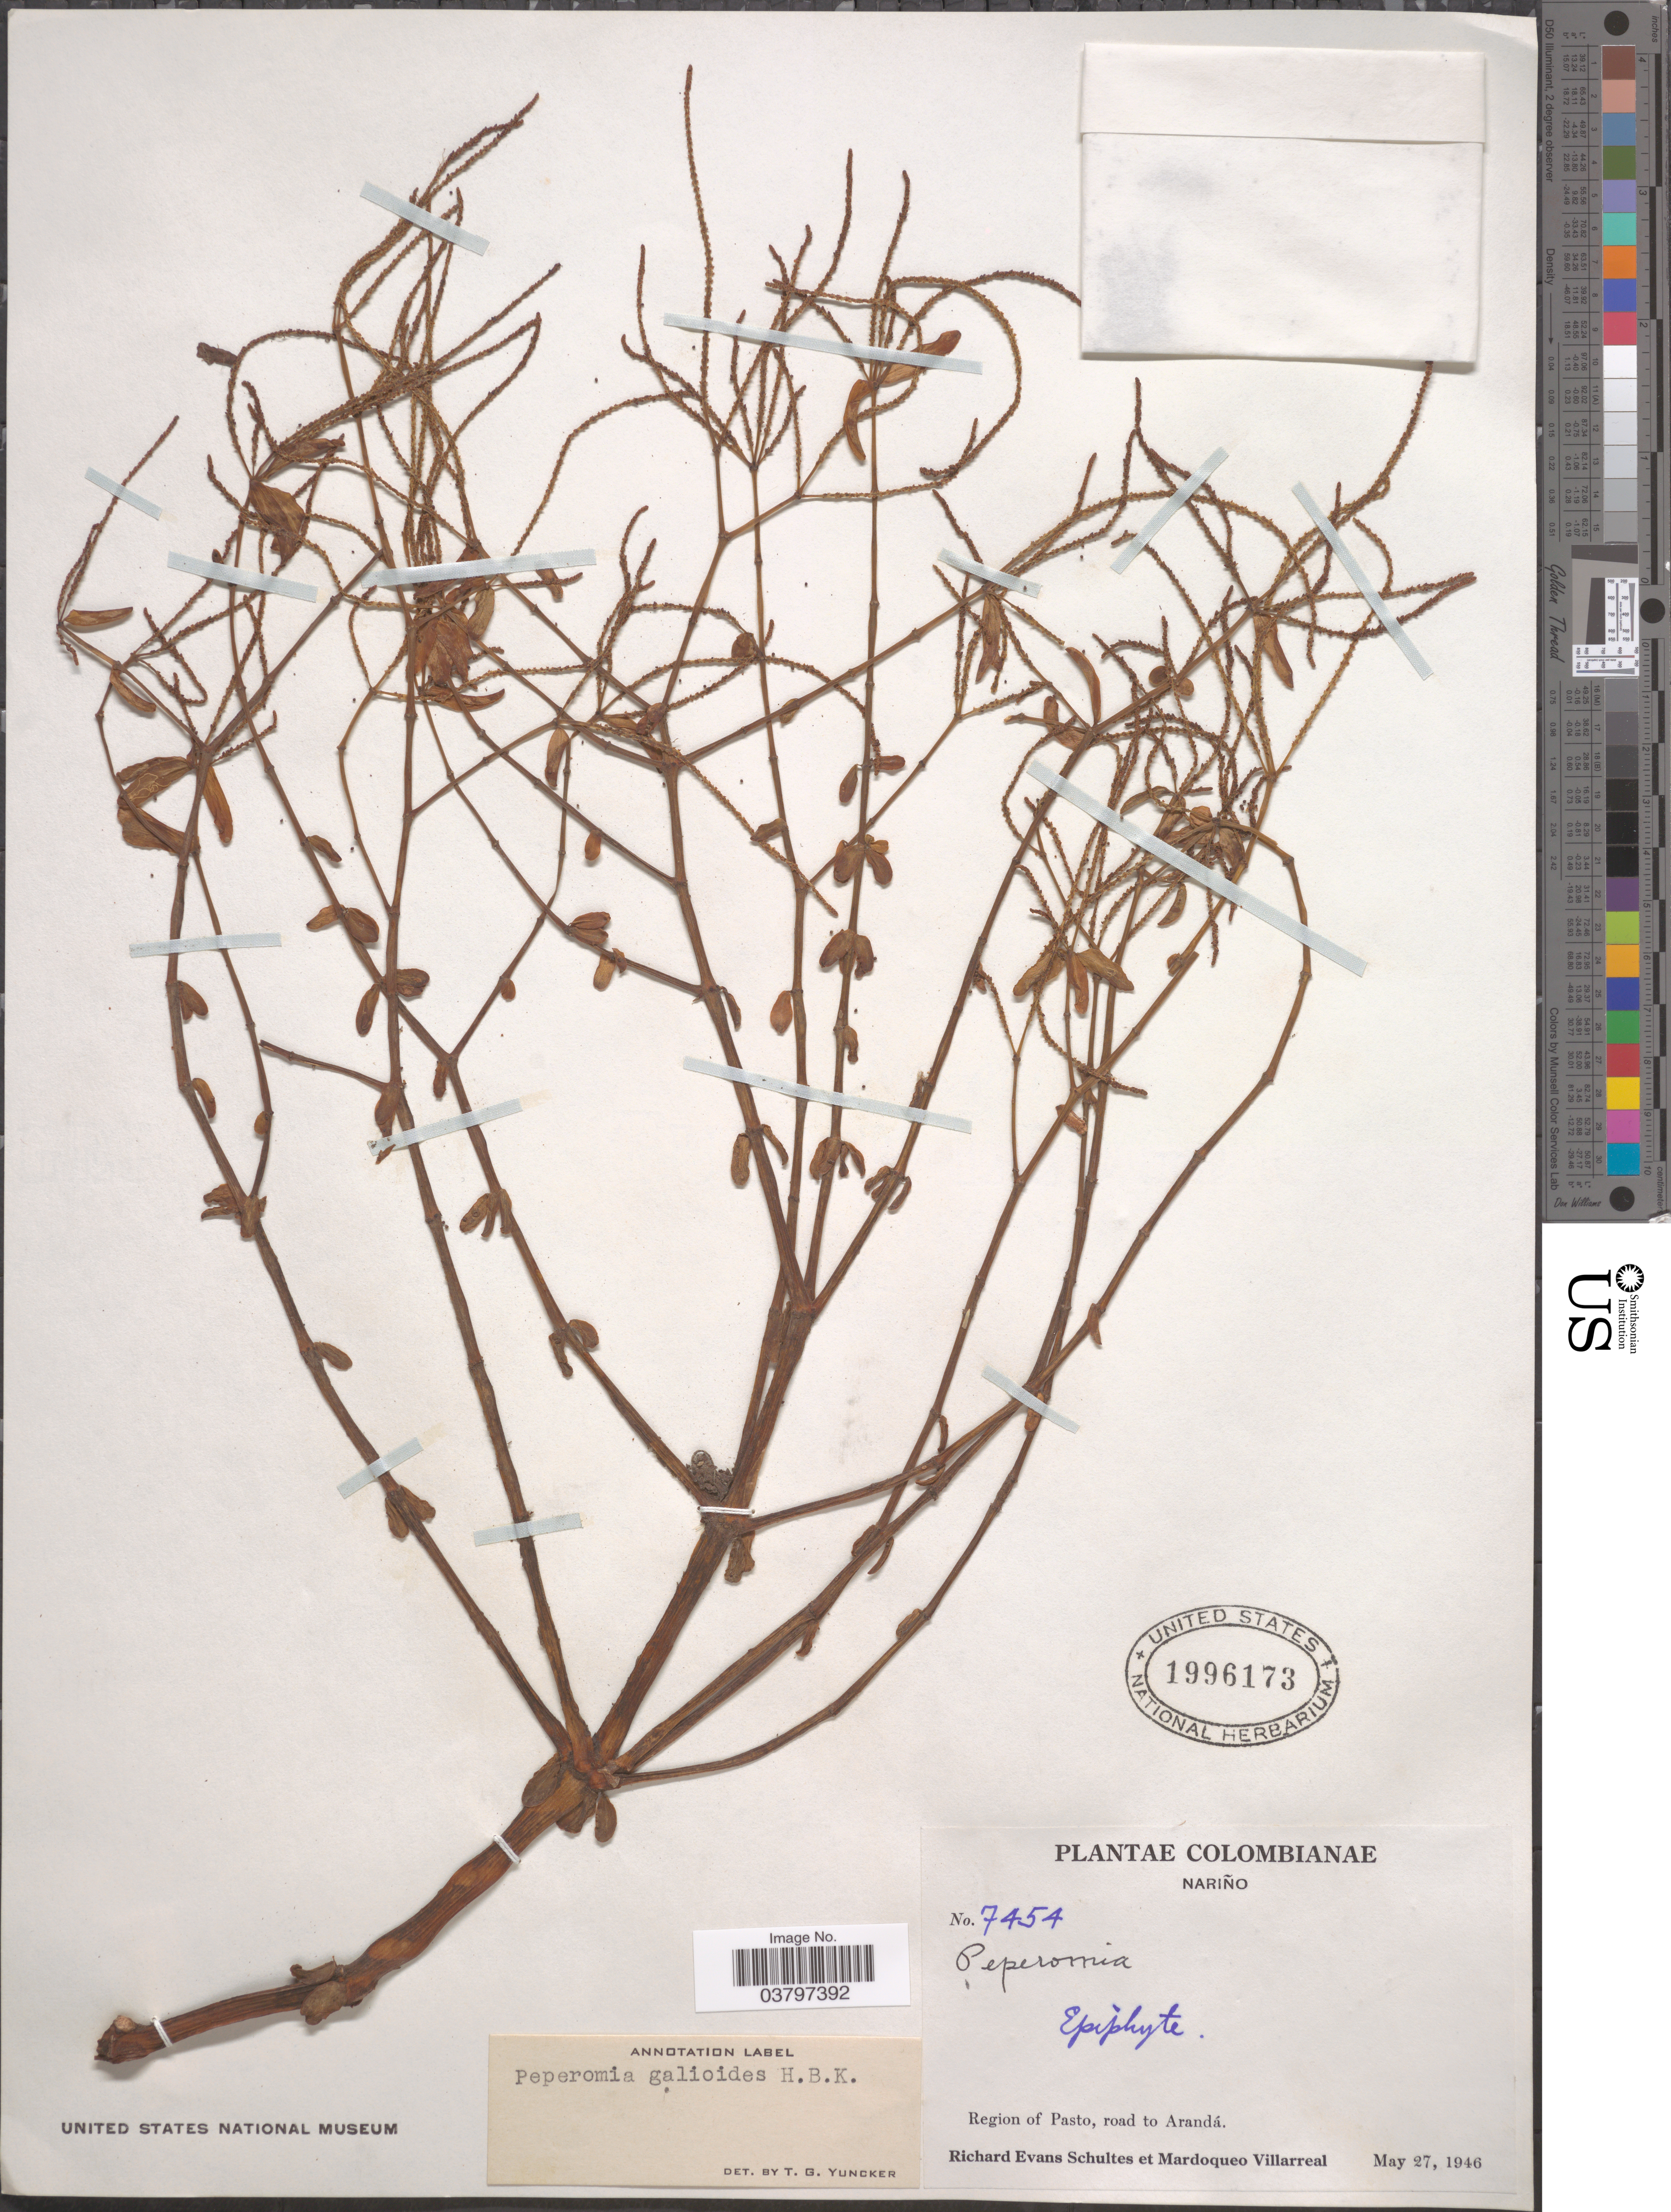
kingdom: Plantae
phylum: Tracheophyta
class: Magnoliopsida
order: Piperales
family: Piperaceae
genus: Peperomia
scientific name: Peperomia galioides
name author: Kunth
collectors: R. E. Schultes & M. Villarreal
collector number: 7454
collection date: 1946-05-27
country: Colombia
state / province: Nariño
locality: Region of Pasto, road to Arandá.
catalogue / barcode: US 1996173